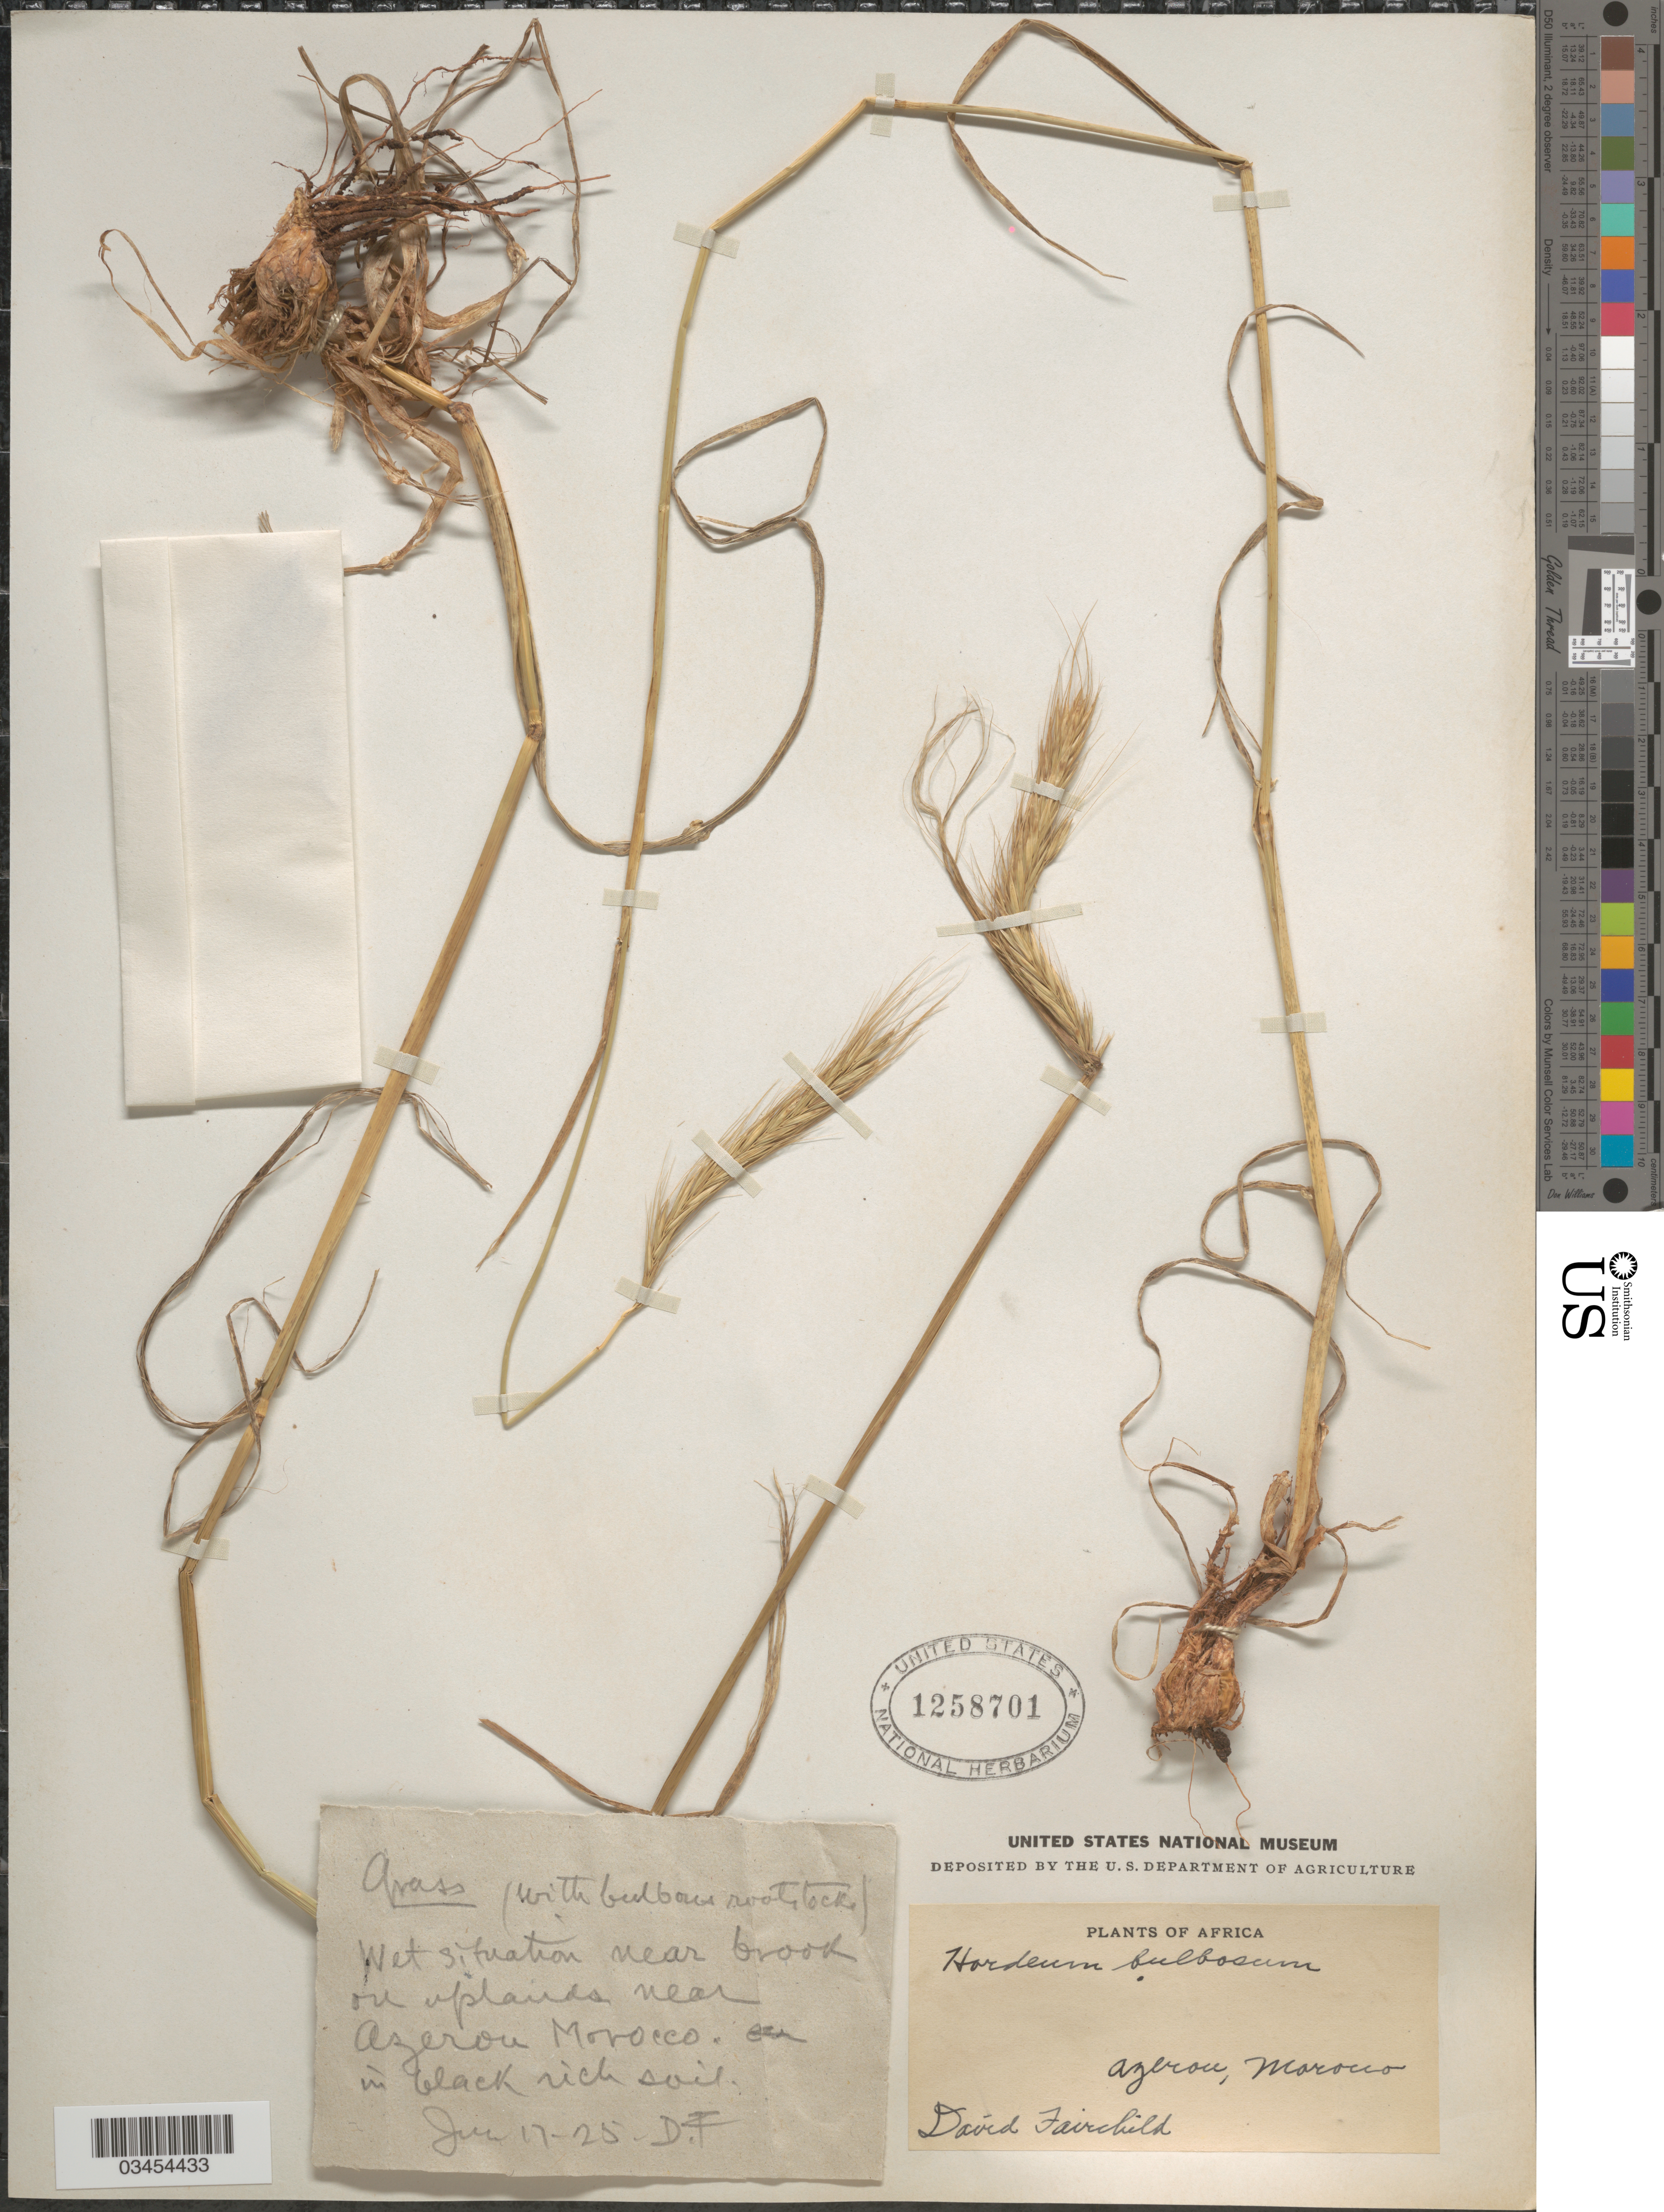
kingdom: Plantae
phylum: Tracheophyta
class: Liliopsida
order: Poales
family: Poaceae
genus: Hordeum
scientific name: Hordeum bulbosum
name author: L.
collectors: D. Fairchild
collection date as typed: Transcribed d/m/y: 17/6/25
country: Morocco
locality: Wet situation near brook on uplands near Azerou.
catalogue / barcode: US 1258701